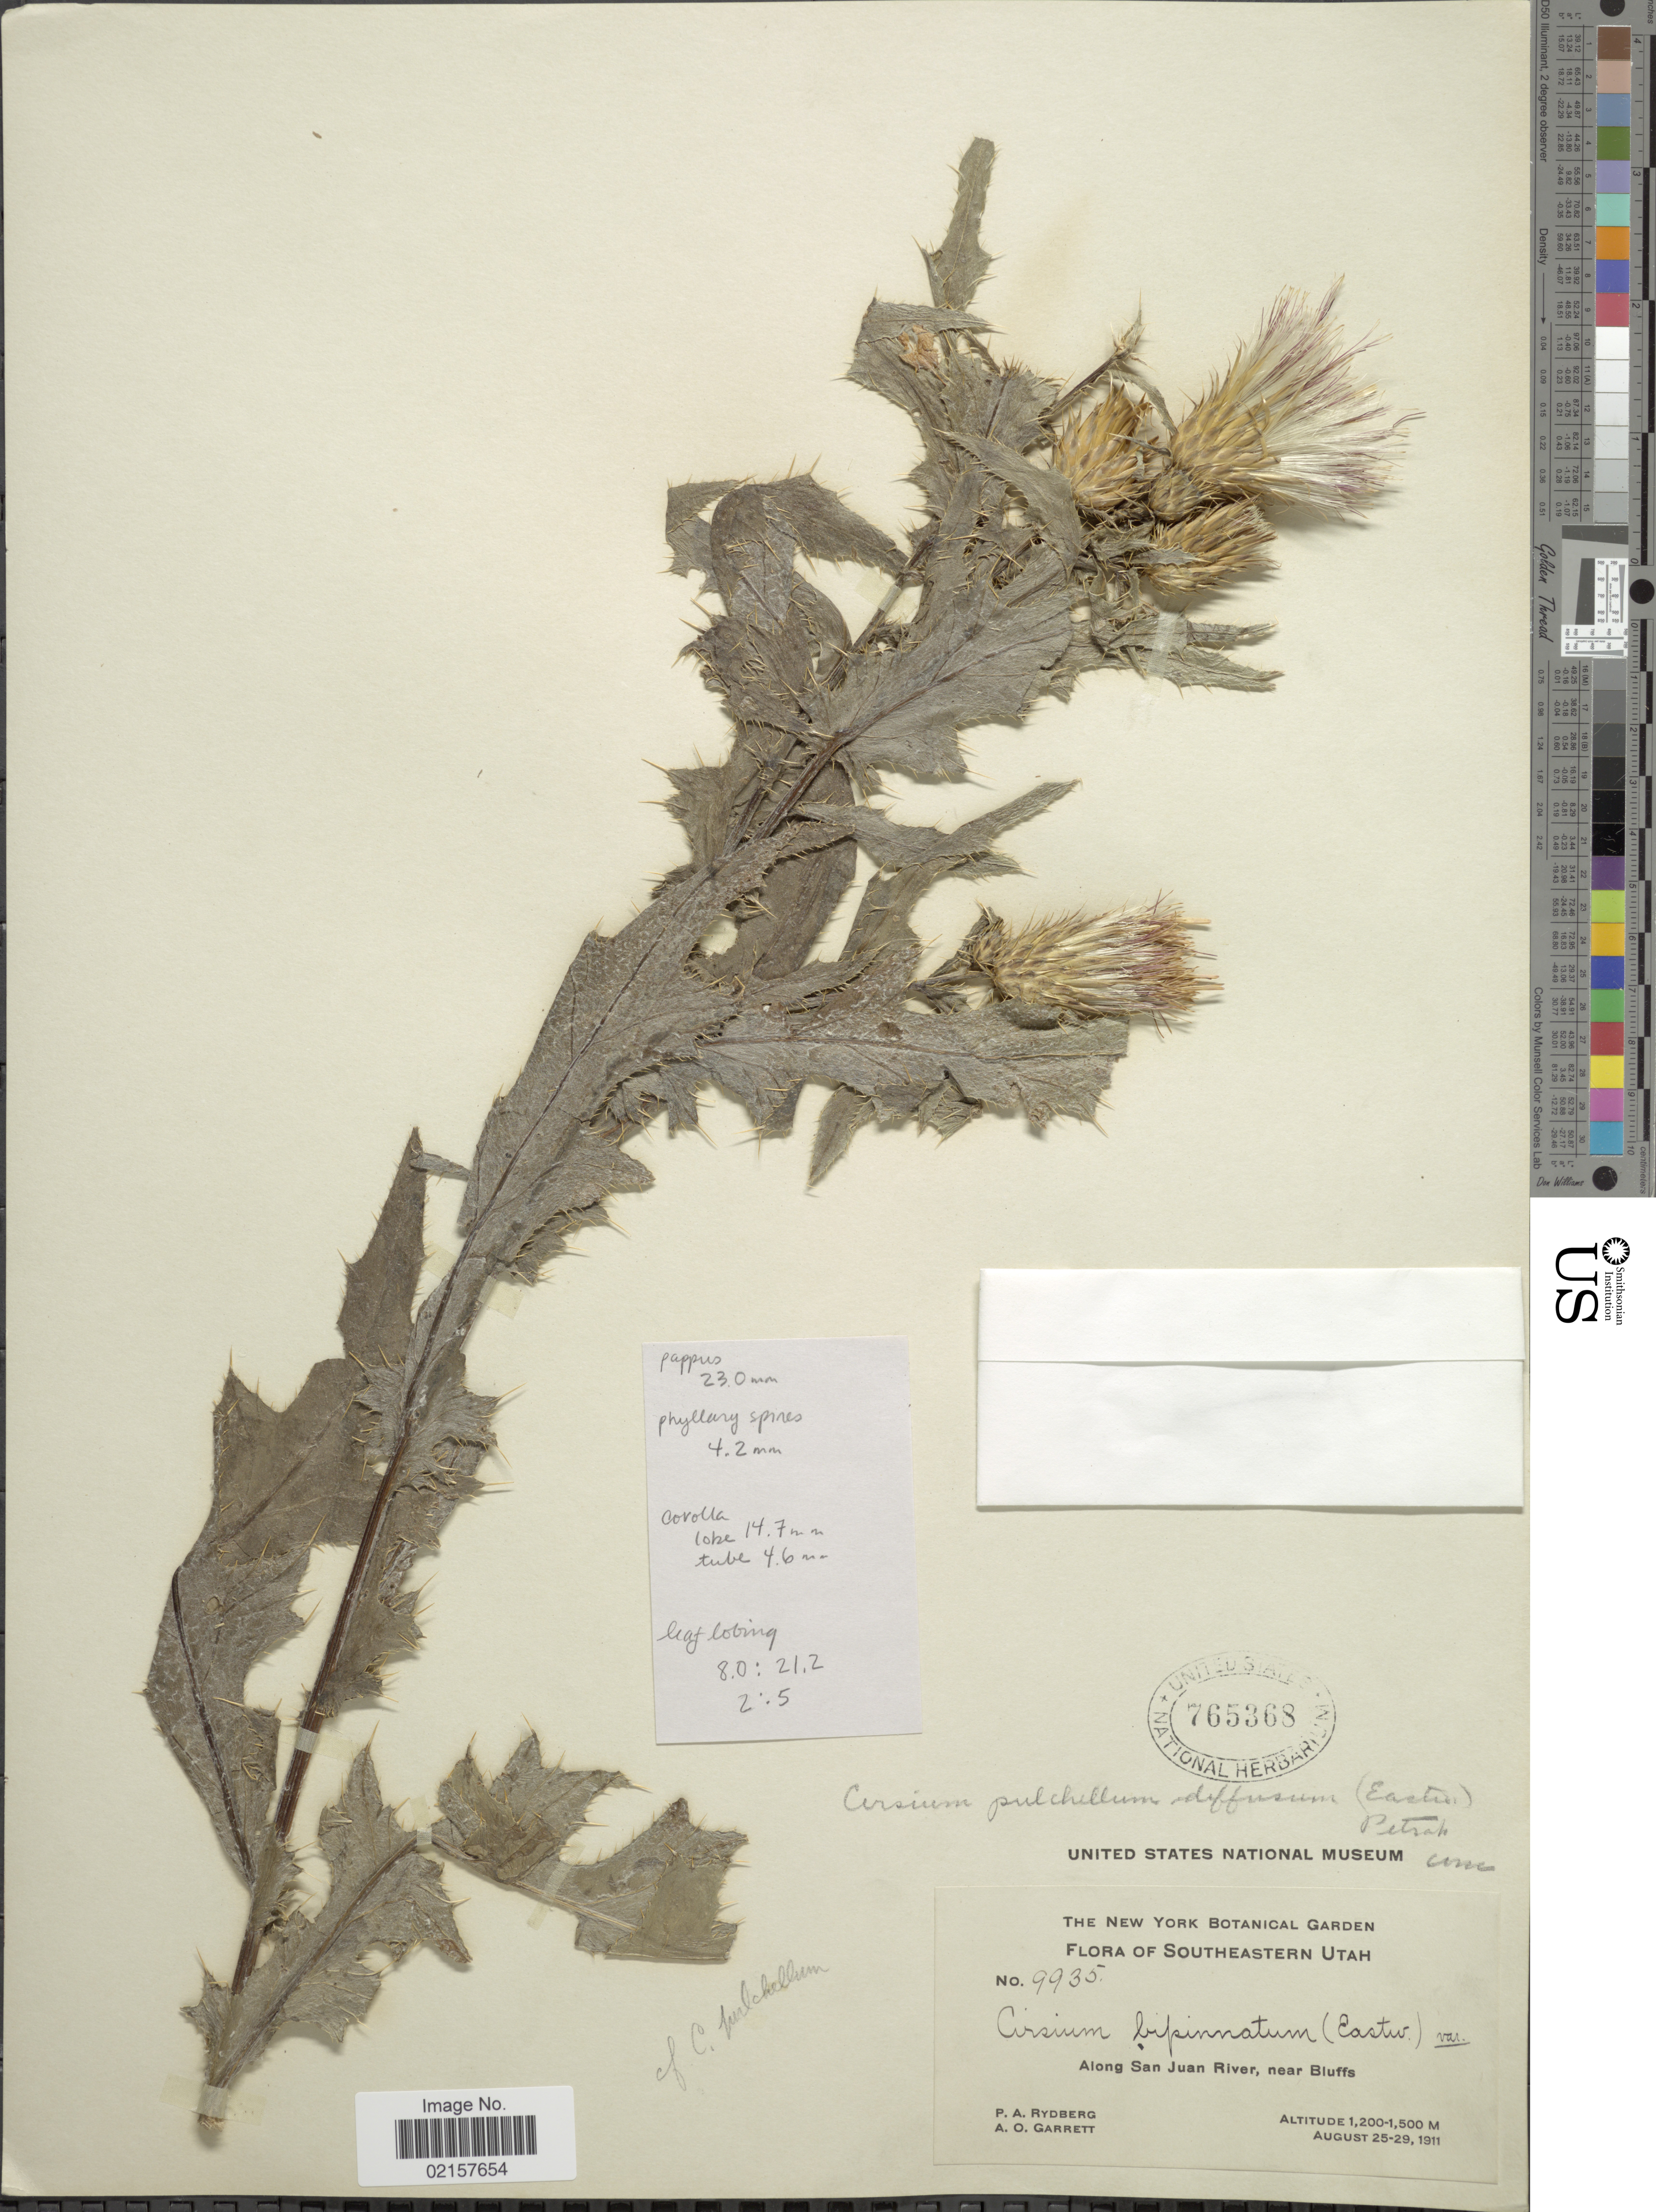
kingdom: Plantae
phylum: Tracheophyta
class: Magnoliopsida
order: Asterales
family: Asteraceae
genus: Cirsium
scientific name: Cirsium calcareum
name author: (M.E. Jones) Wooton & Standl.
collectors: P. A. Rydberg & A. O. Garrett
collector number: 9935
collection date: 1911-08-25/1911-08-29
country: United States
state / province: Utah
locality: Southeastern Utah, along San Juan River, near Bluffs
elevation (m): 1200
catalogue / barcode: US 765368